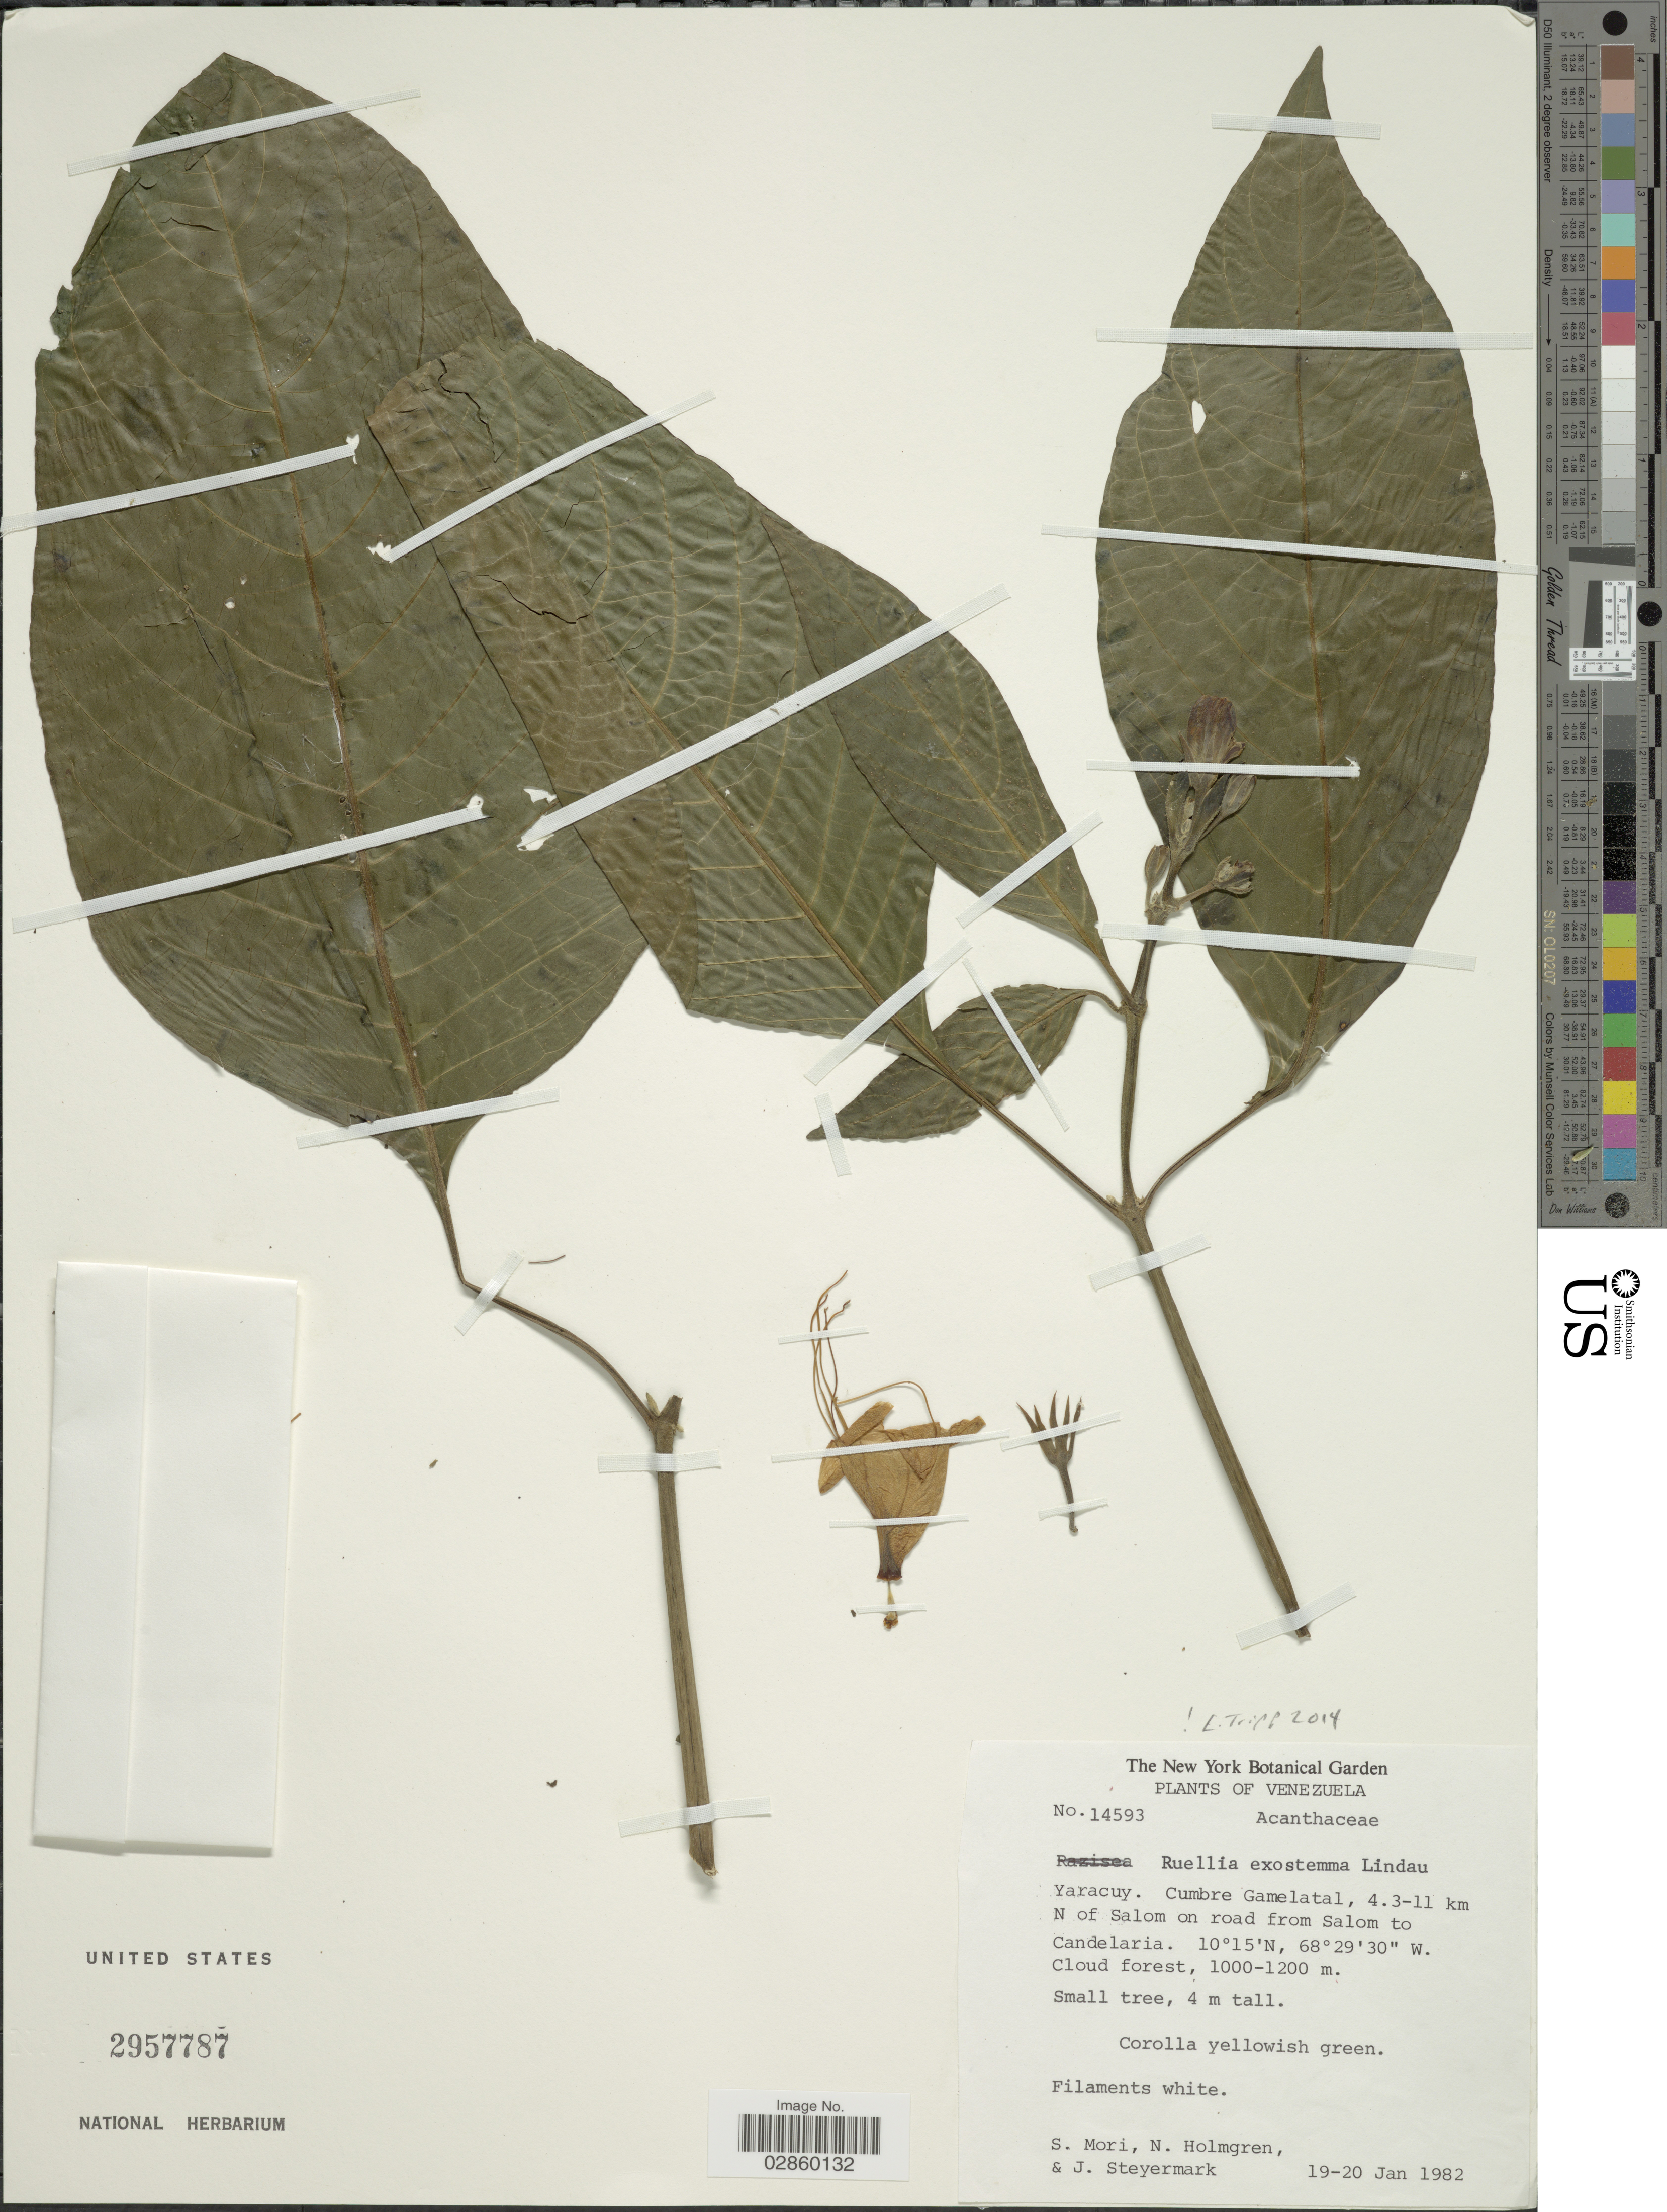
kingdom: Plantae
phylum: Tracheophyta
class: Magnoliopsida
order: Lamiales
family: Acanthaceae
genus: Ruellia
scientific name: Ruellia exostemma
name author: Lindau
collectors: S. Mori, N. H. Holmgren & J. Steyermark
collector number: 14593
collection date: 1982-01-19/1982-01-20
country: Venezuela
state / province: Yaracuy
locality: Cumbre Gamelatal, 4.3-11 km N of Salom on road from Salom to Candelaria.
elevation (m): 1000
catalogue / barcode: US 2957787